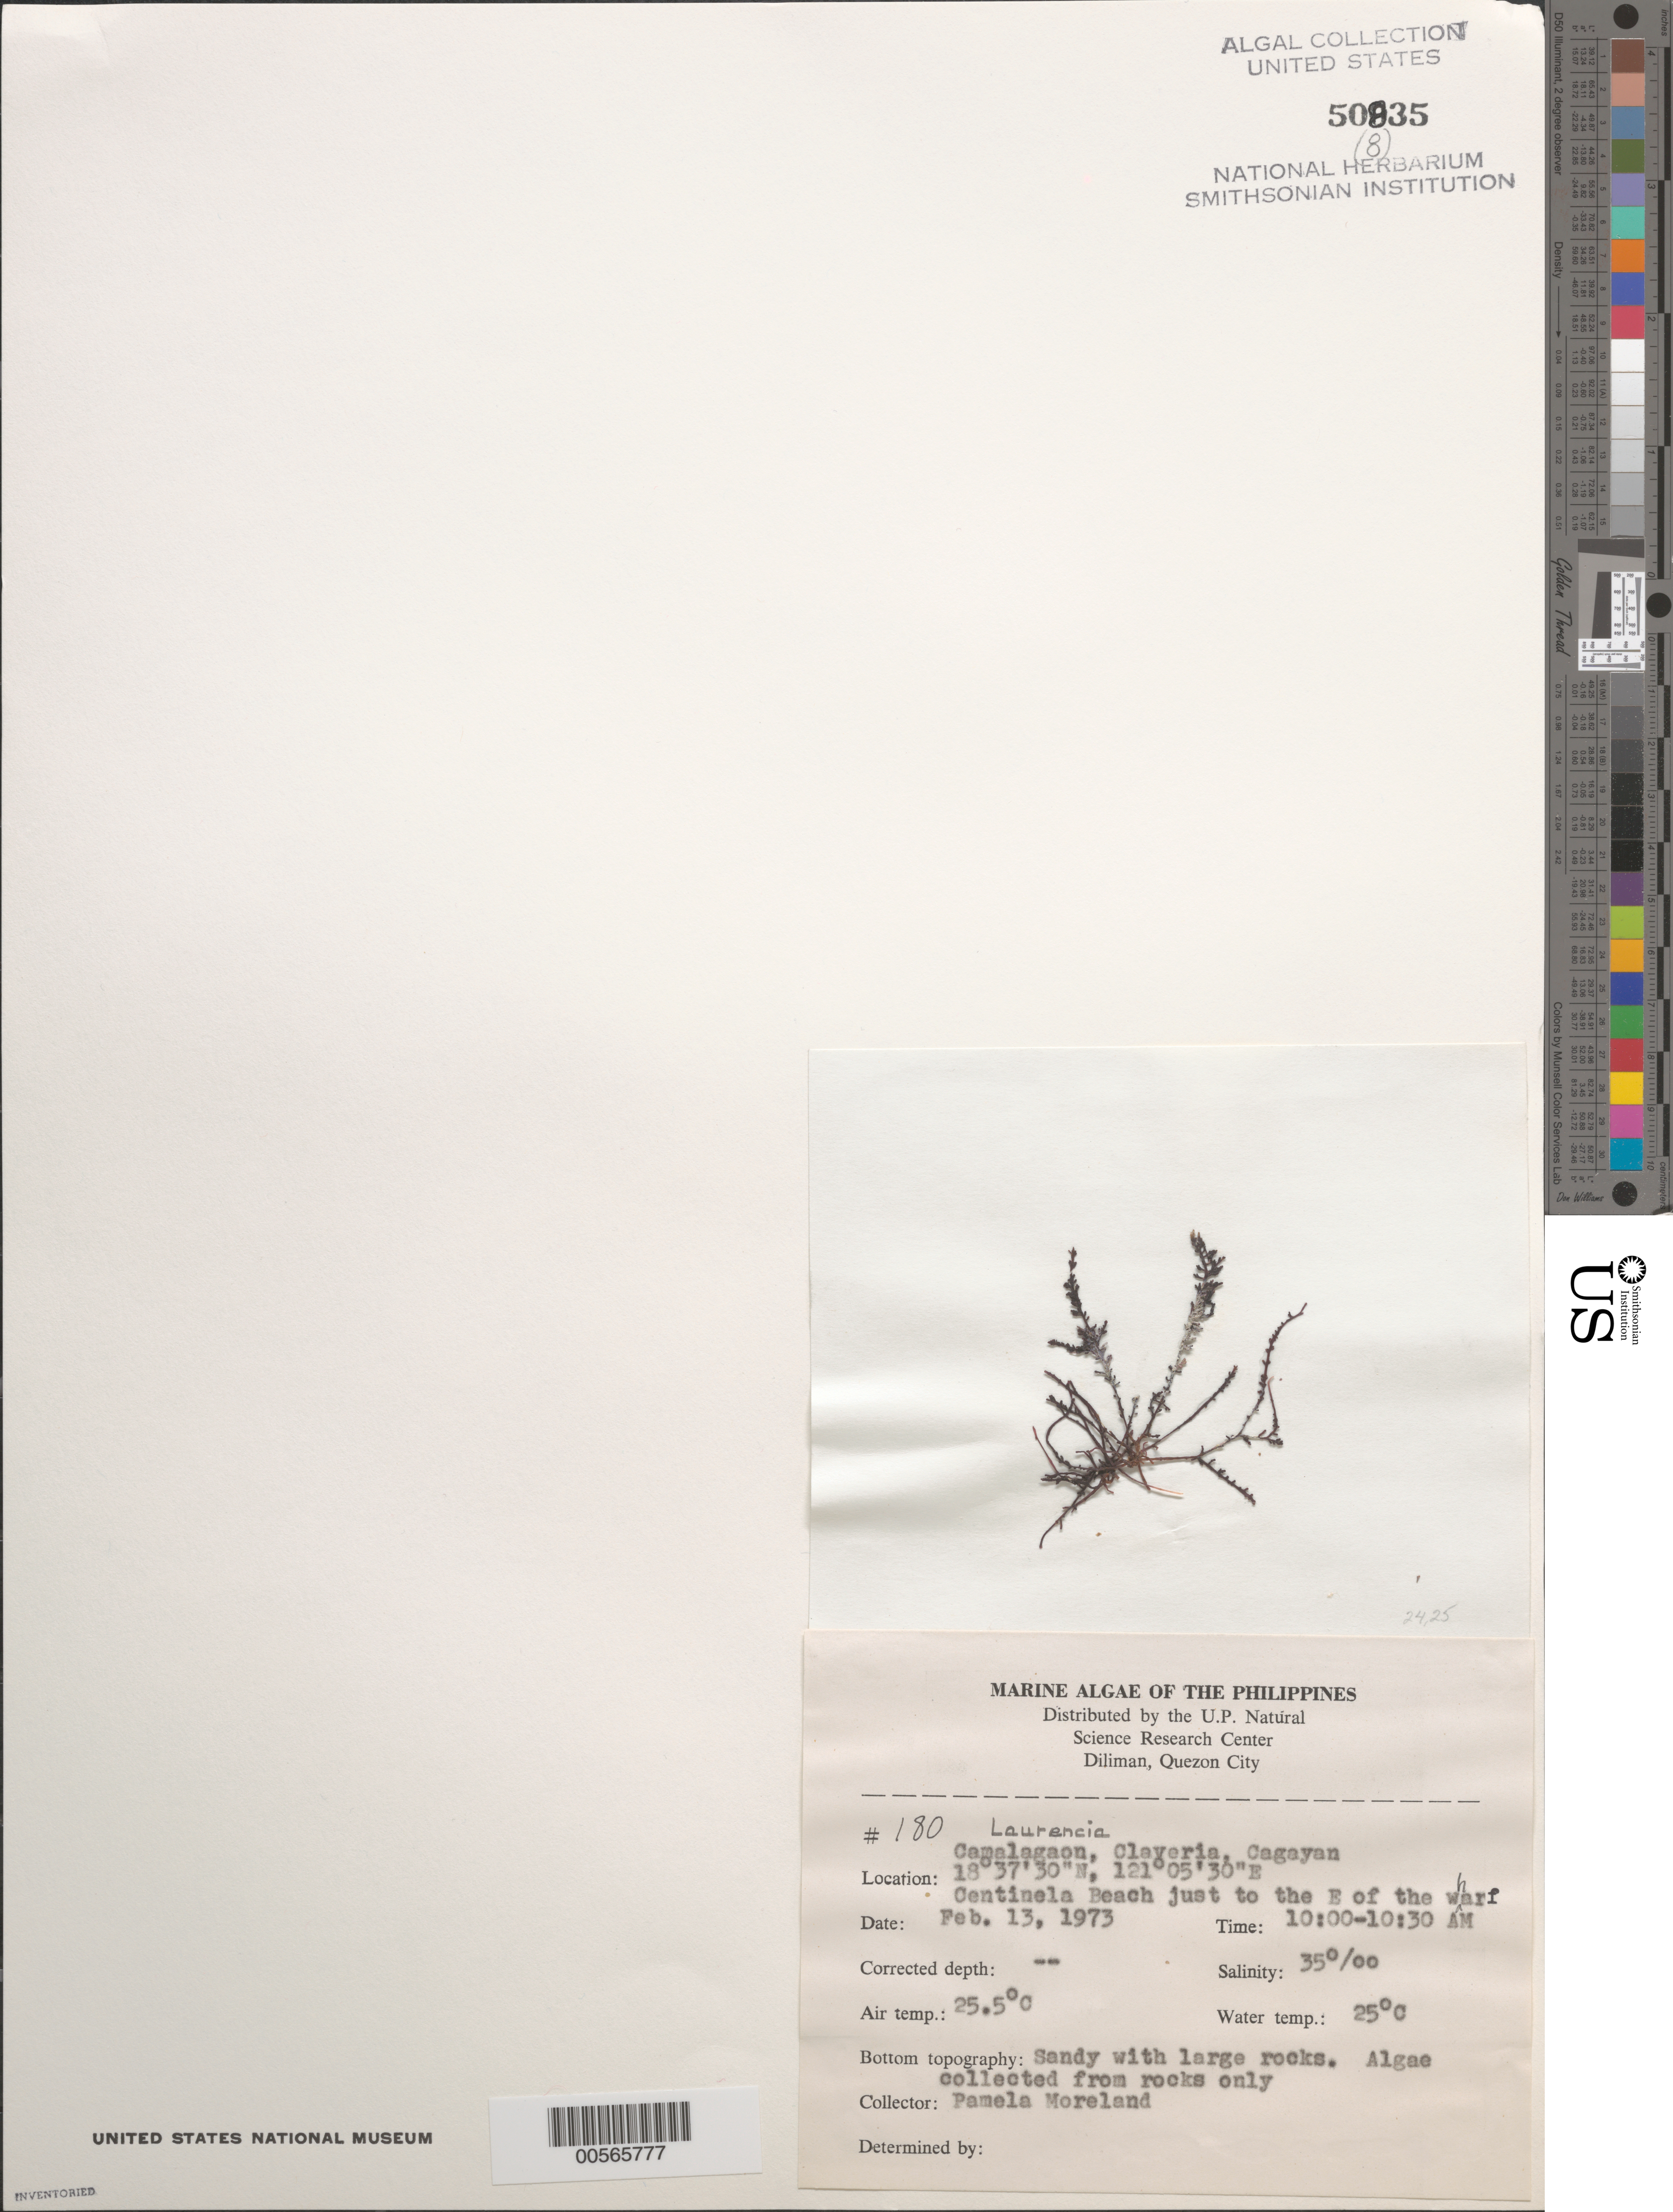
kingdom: Plantae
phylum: Rhodophyta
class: Florideophyceae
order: Ceramiales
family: Rhodomelaceae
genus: Laurencia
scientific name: Laurencia sp.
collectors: P. Moreland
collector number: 180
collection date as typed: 13 Feb 1973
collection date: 1973-02-13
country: Philippines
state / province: Cagayan Valley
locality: Centinela beach, camalagaon, claveria, cagayan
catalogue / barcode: US 50835